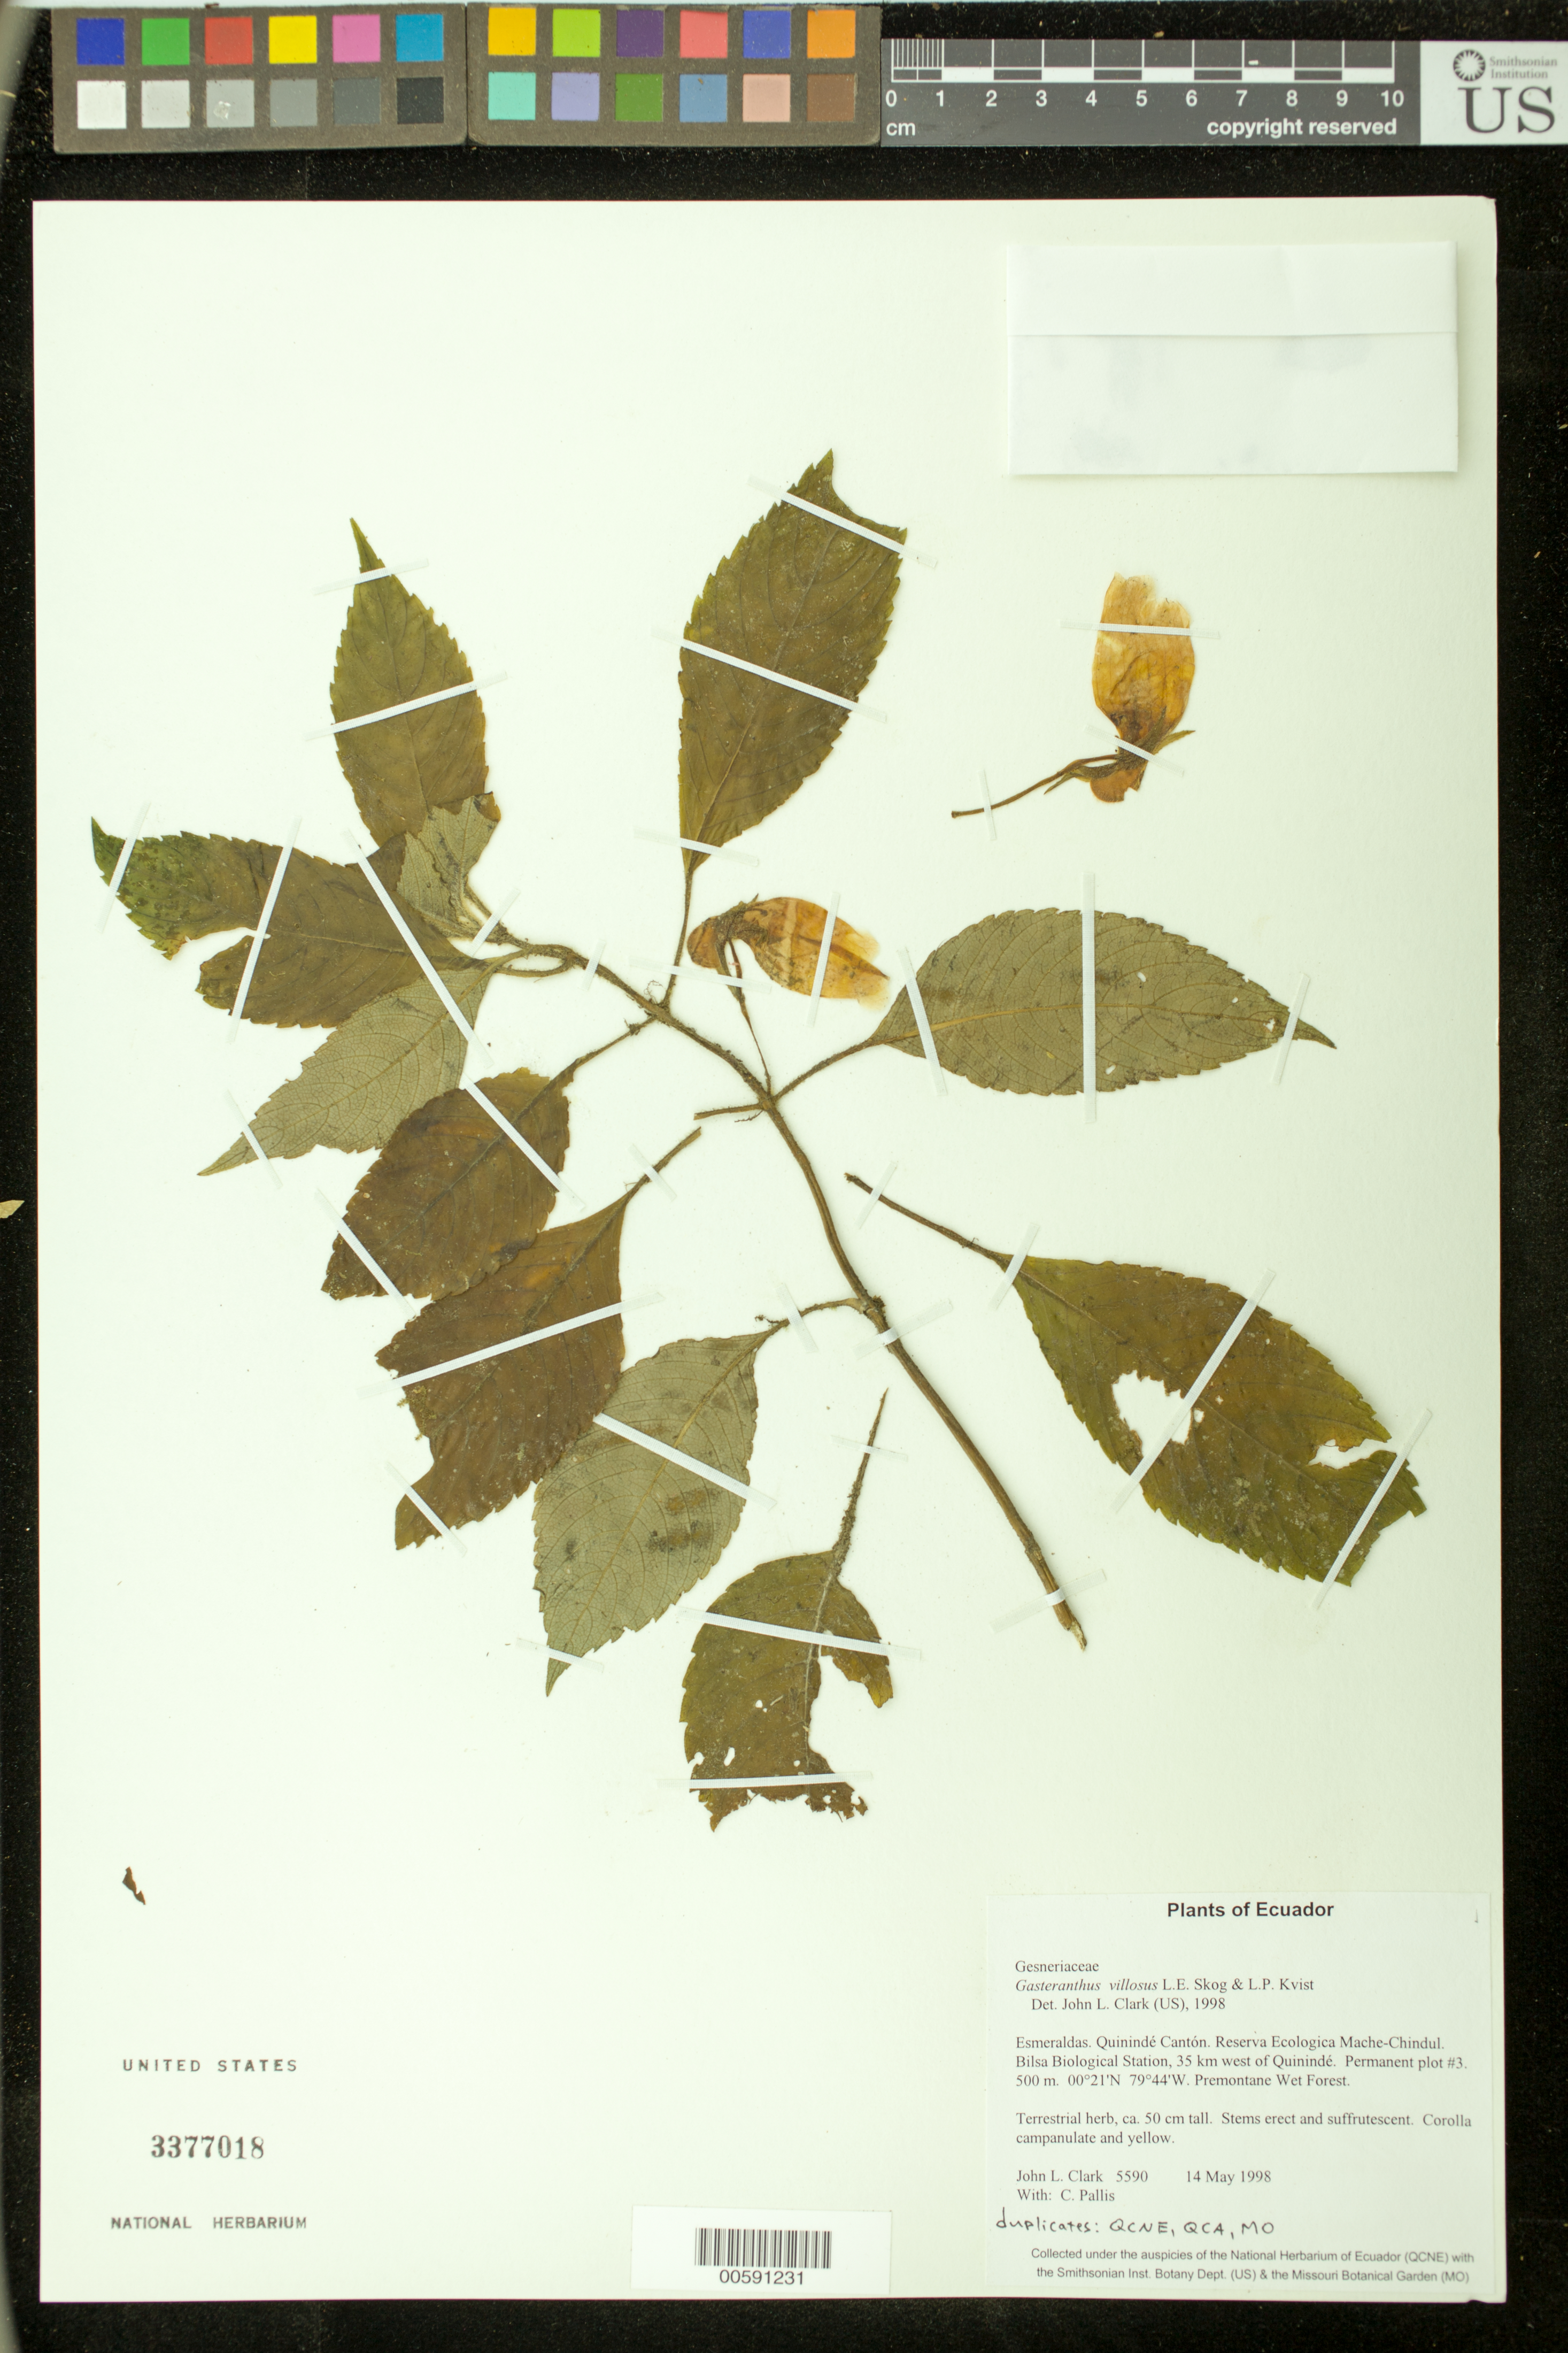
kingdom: Plantae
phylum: Tracheophyta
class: Magnoliopsida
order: Lamiales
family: Gesneriaceae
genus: Gasteranthus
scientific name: Gasteranthus villosus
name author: L.E. Skog & L.P. Kvist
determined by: Clark, J. L., (SEL), The Marie Selby Botanical Garden (UNITED STATES)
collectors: J. L. Clark & C. Pallis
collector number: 5590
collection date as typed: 14 May 1998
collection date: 1998-05-14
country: Ecuador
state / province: Esmeraldas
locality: Quinindé Cantón. Reserva Ecologica Mache-Chindul. Bilsa Biological Station, 35 km west of Quinindé. Permanent plot #3.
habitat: Premontane Wet Forest.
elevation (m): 500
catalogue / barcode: US 3377018